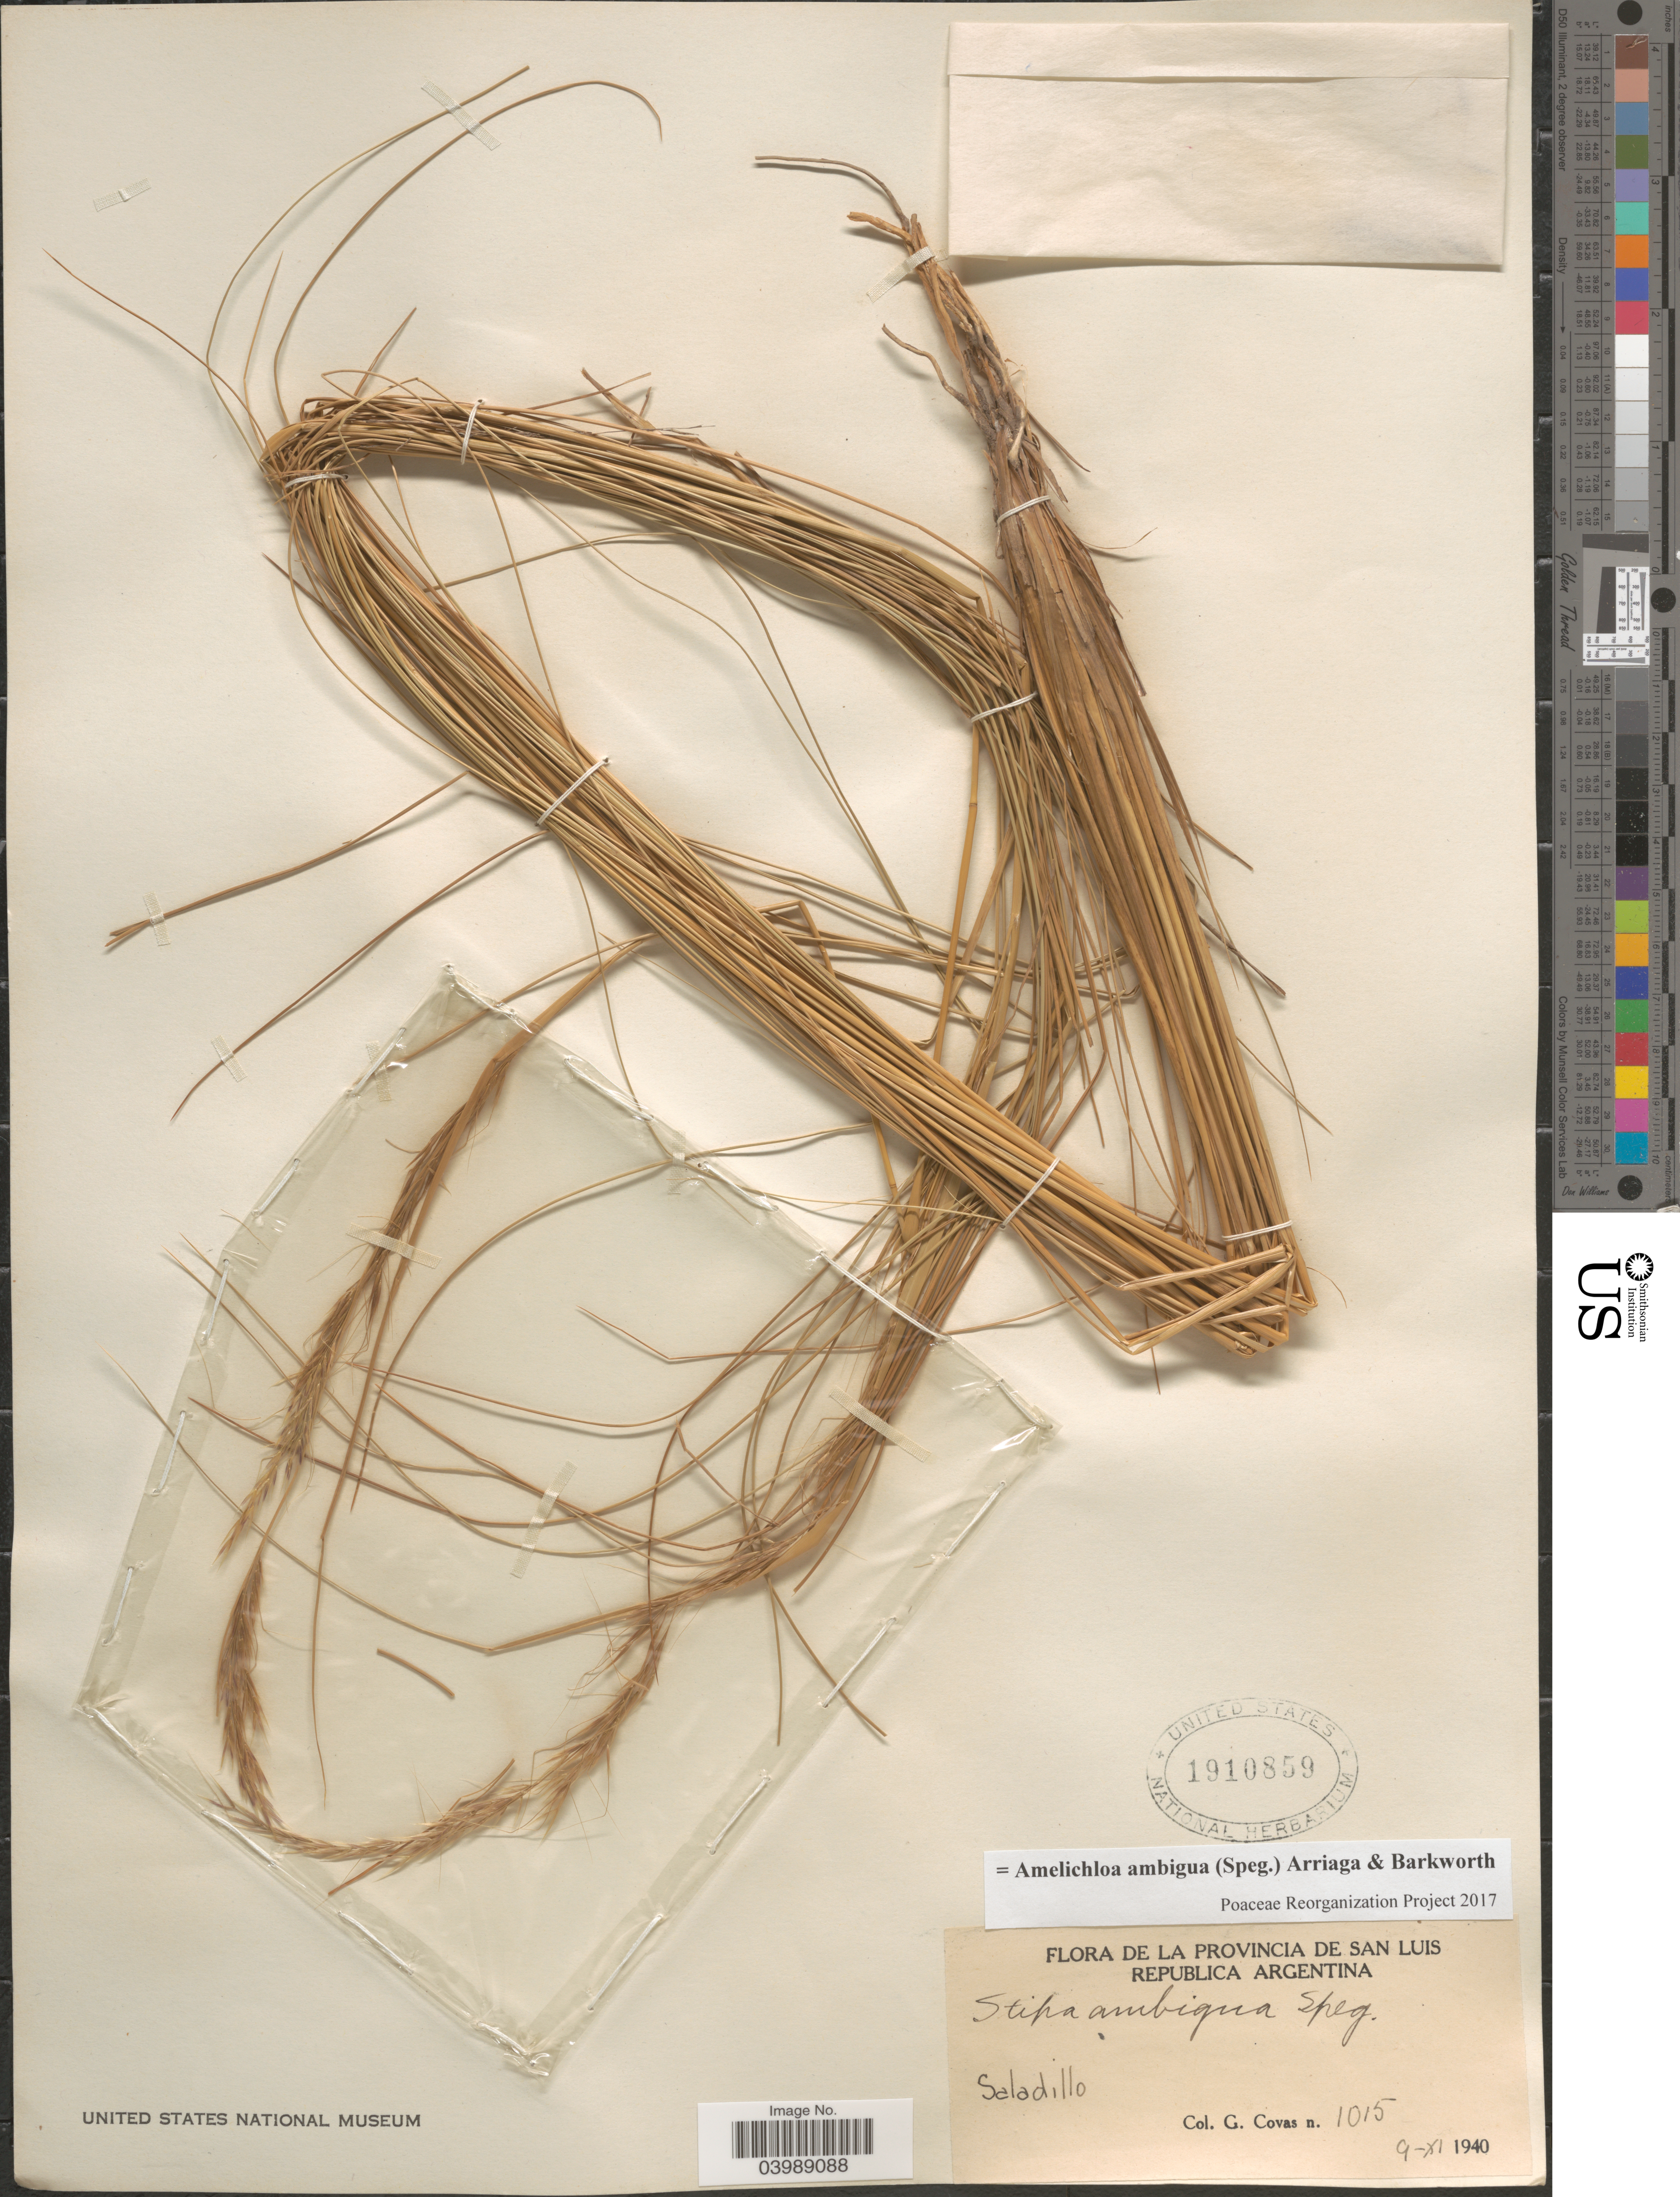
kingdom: Plantae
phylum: Tracheophyta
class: Liliopsida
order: Poales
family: Poaceae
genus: Amelichloa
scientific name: Amelichloa ambigua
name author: (Speg.) Arriaga & Barkworth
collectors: G. Covas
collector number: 1015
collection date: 1940-11-09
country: Argentina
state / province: San Luis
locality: Saladillo.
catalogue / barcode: US 1910859